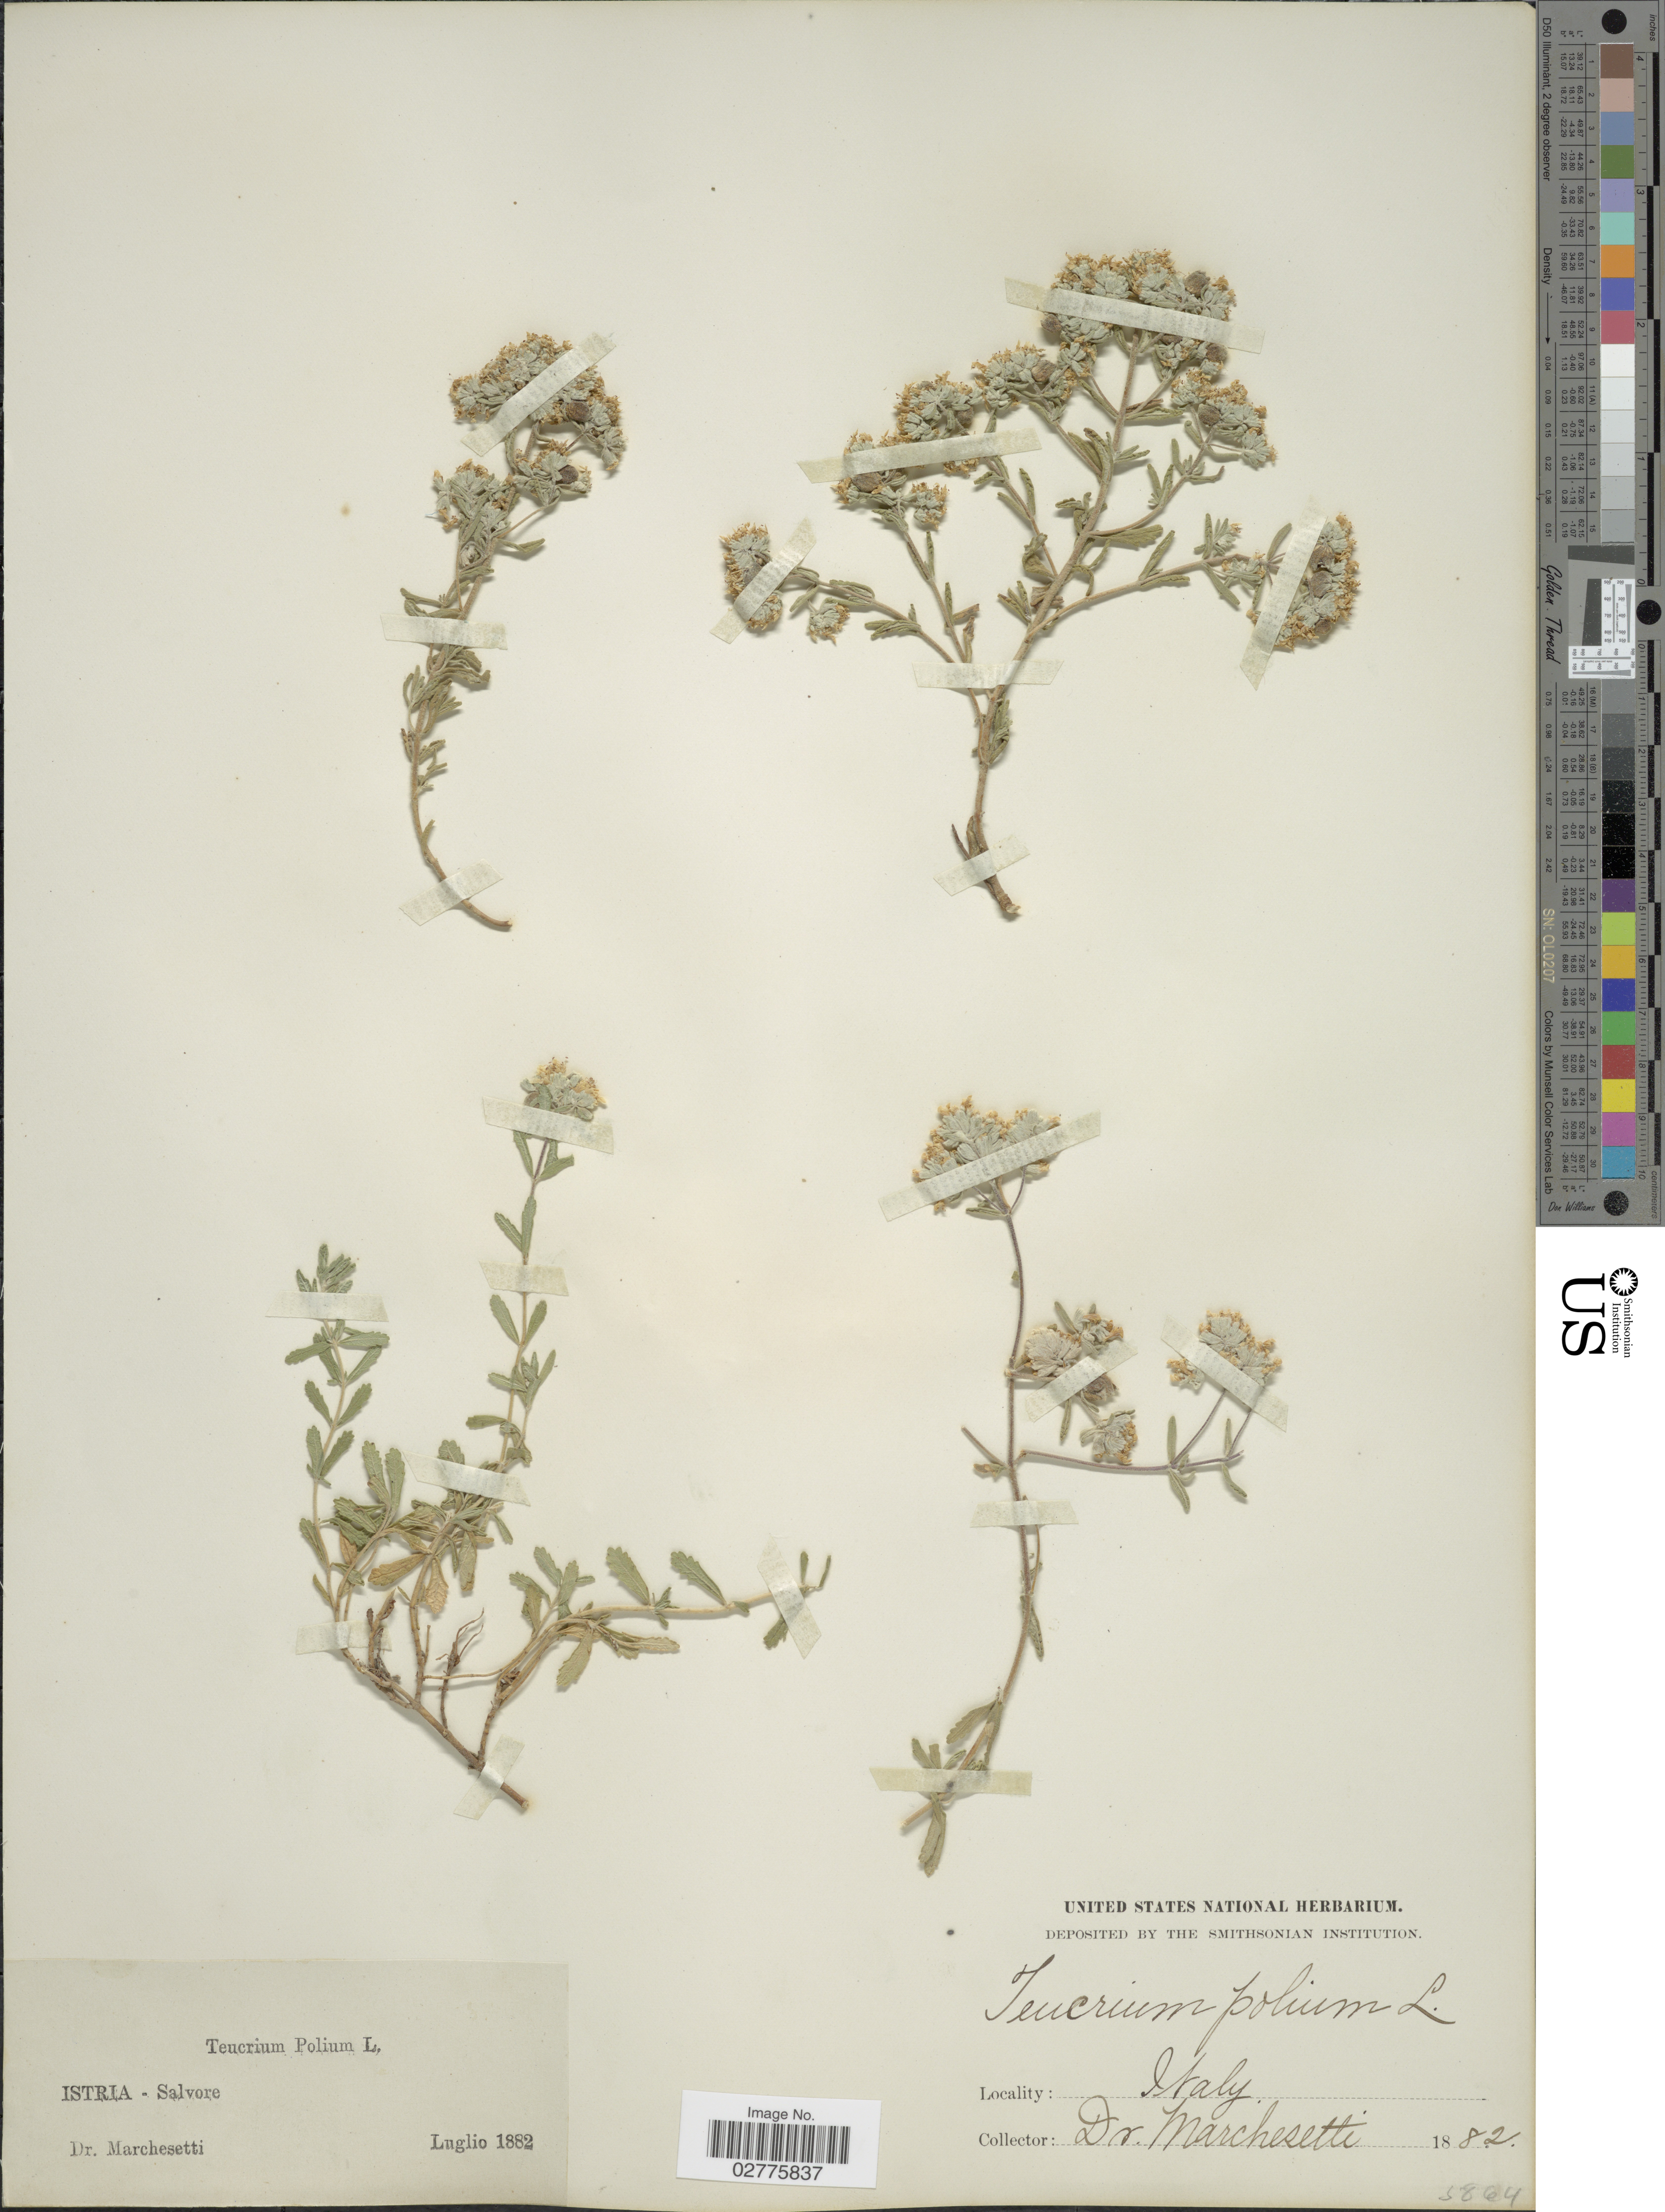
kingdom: Plantae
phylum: Tracheophyta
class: Magnoliopsida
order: Lamiales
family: Lamiaceae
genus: Teucrium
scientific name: Teucrium polium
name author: L.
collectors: -. Marchesetti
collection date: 1882-07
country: Italy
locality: Istria. Salvore. Italy.